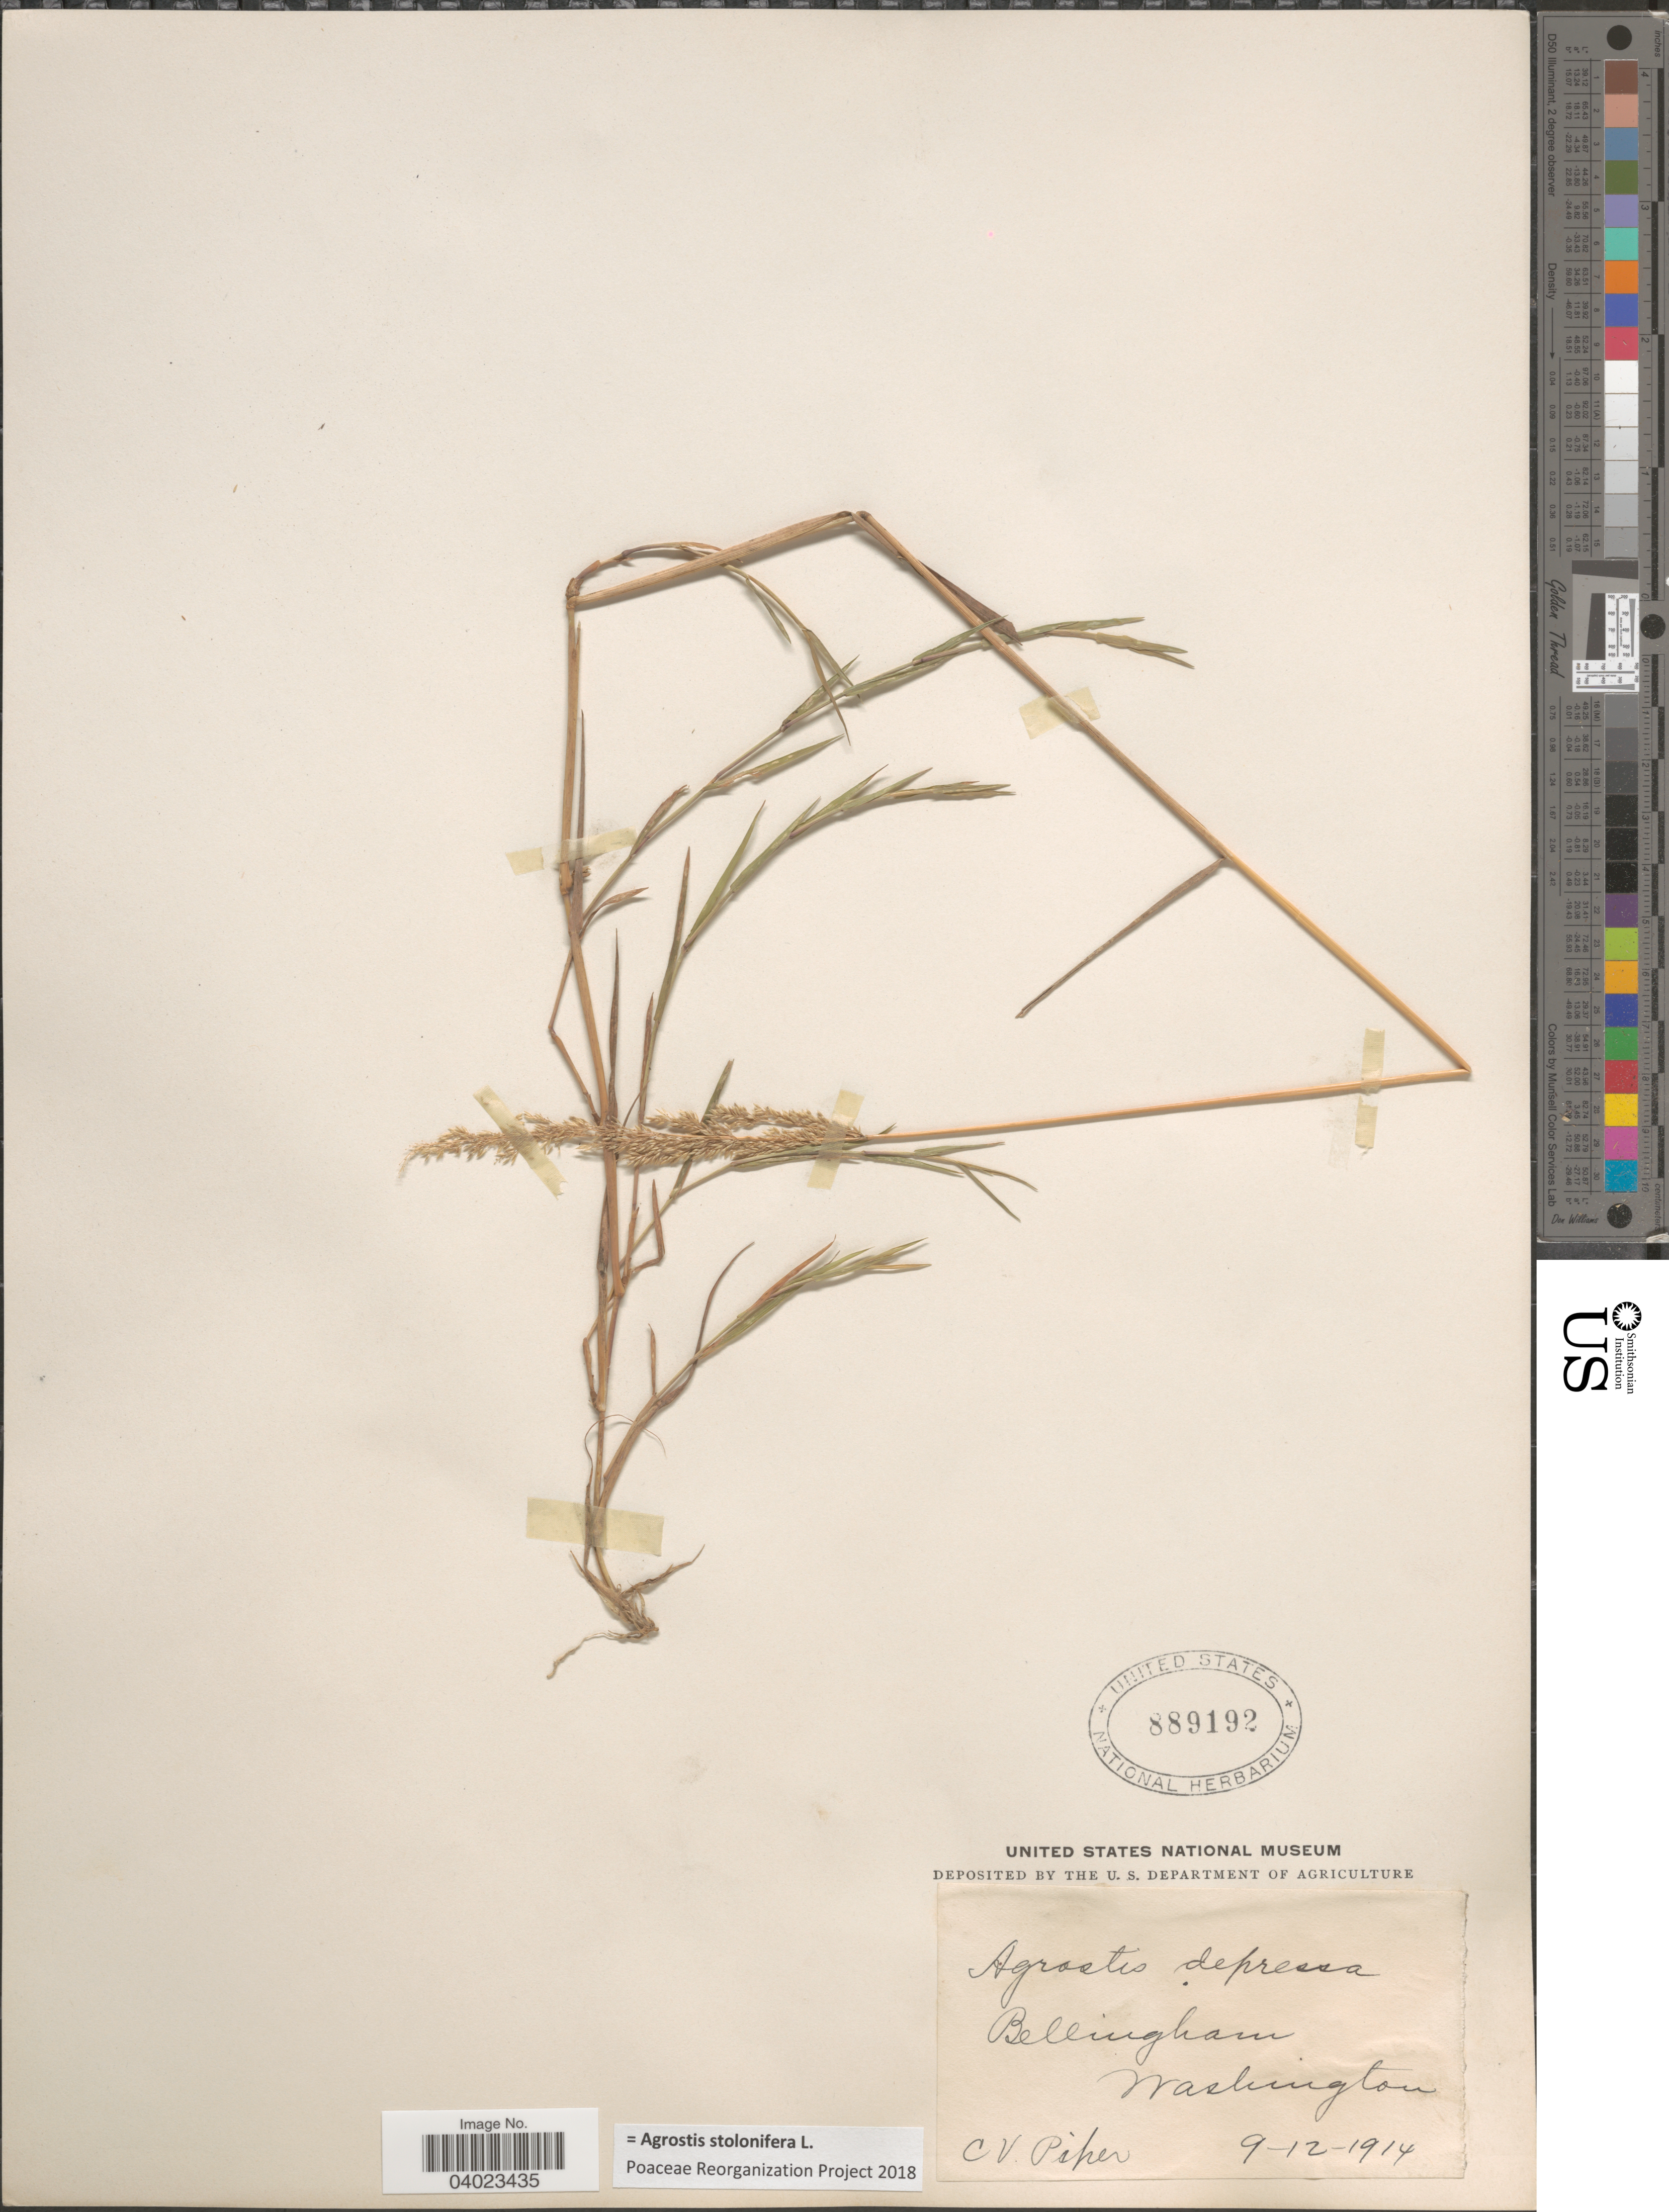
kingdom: Plantae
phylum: Tracheophyta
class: Liliopsida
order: Poales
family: Poaceae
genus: Agrostis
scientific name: Agrostis stolonifera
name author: L.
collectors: C. V. Piper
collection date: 1914-09-12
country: United States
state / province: Washington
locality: Bellingham.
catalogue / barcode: US 889192